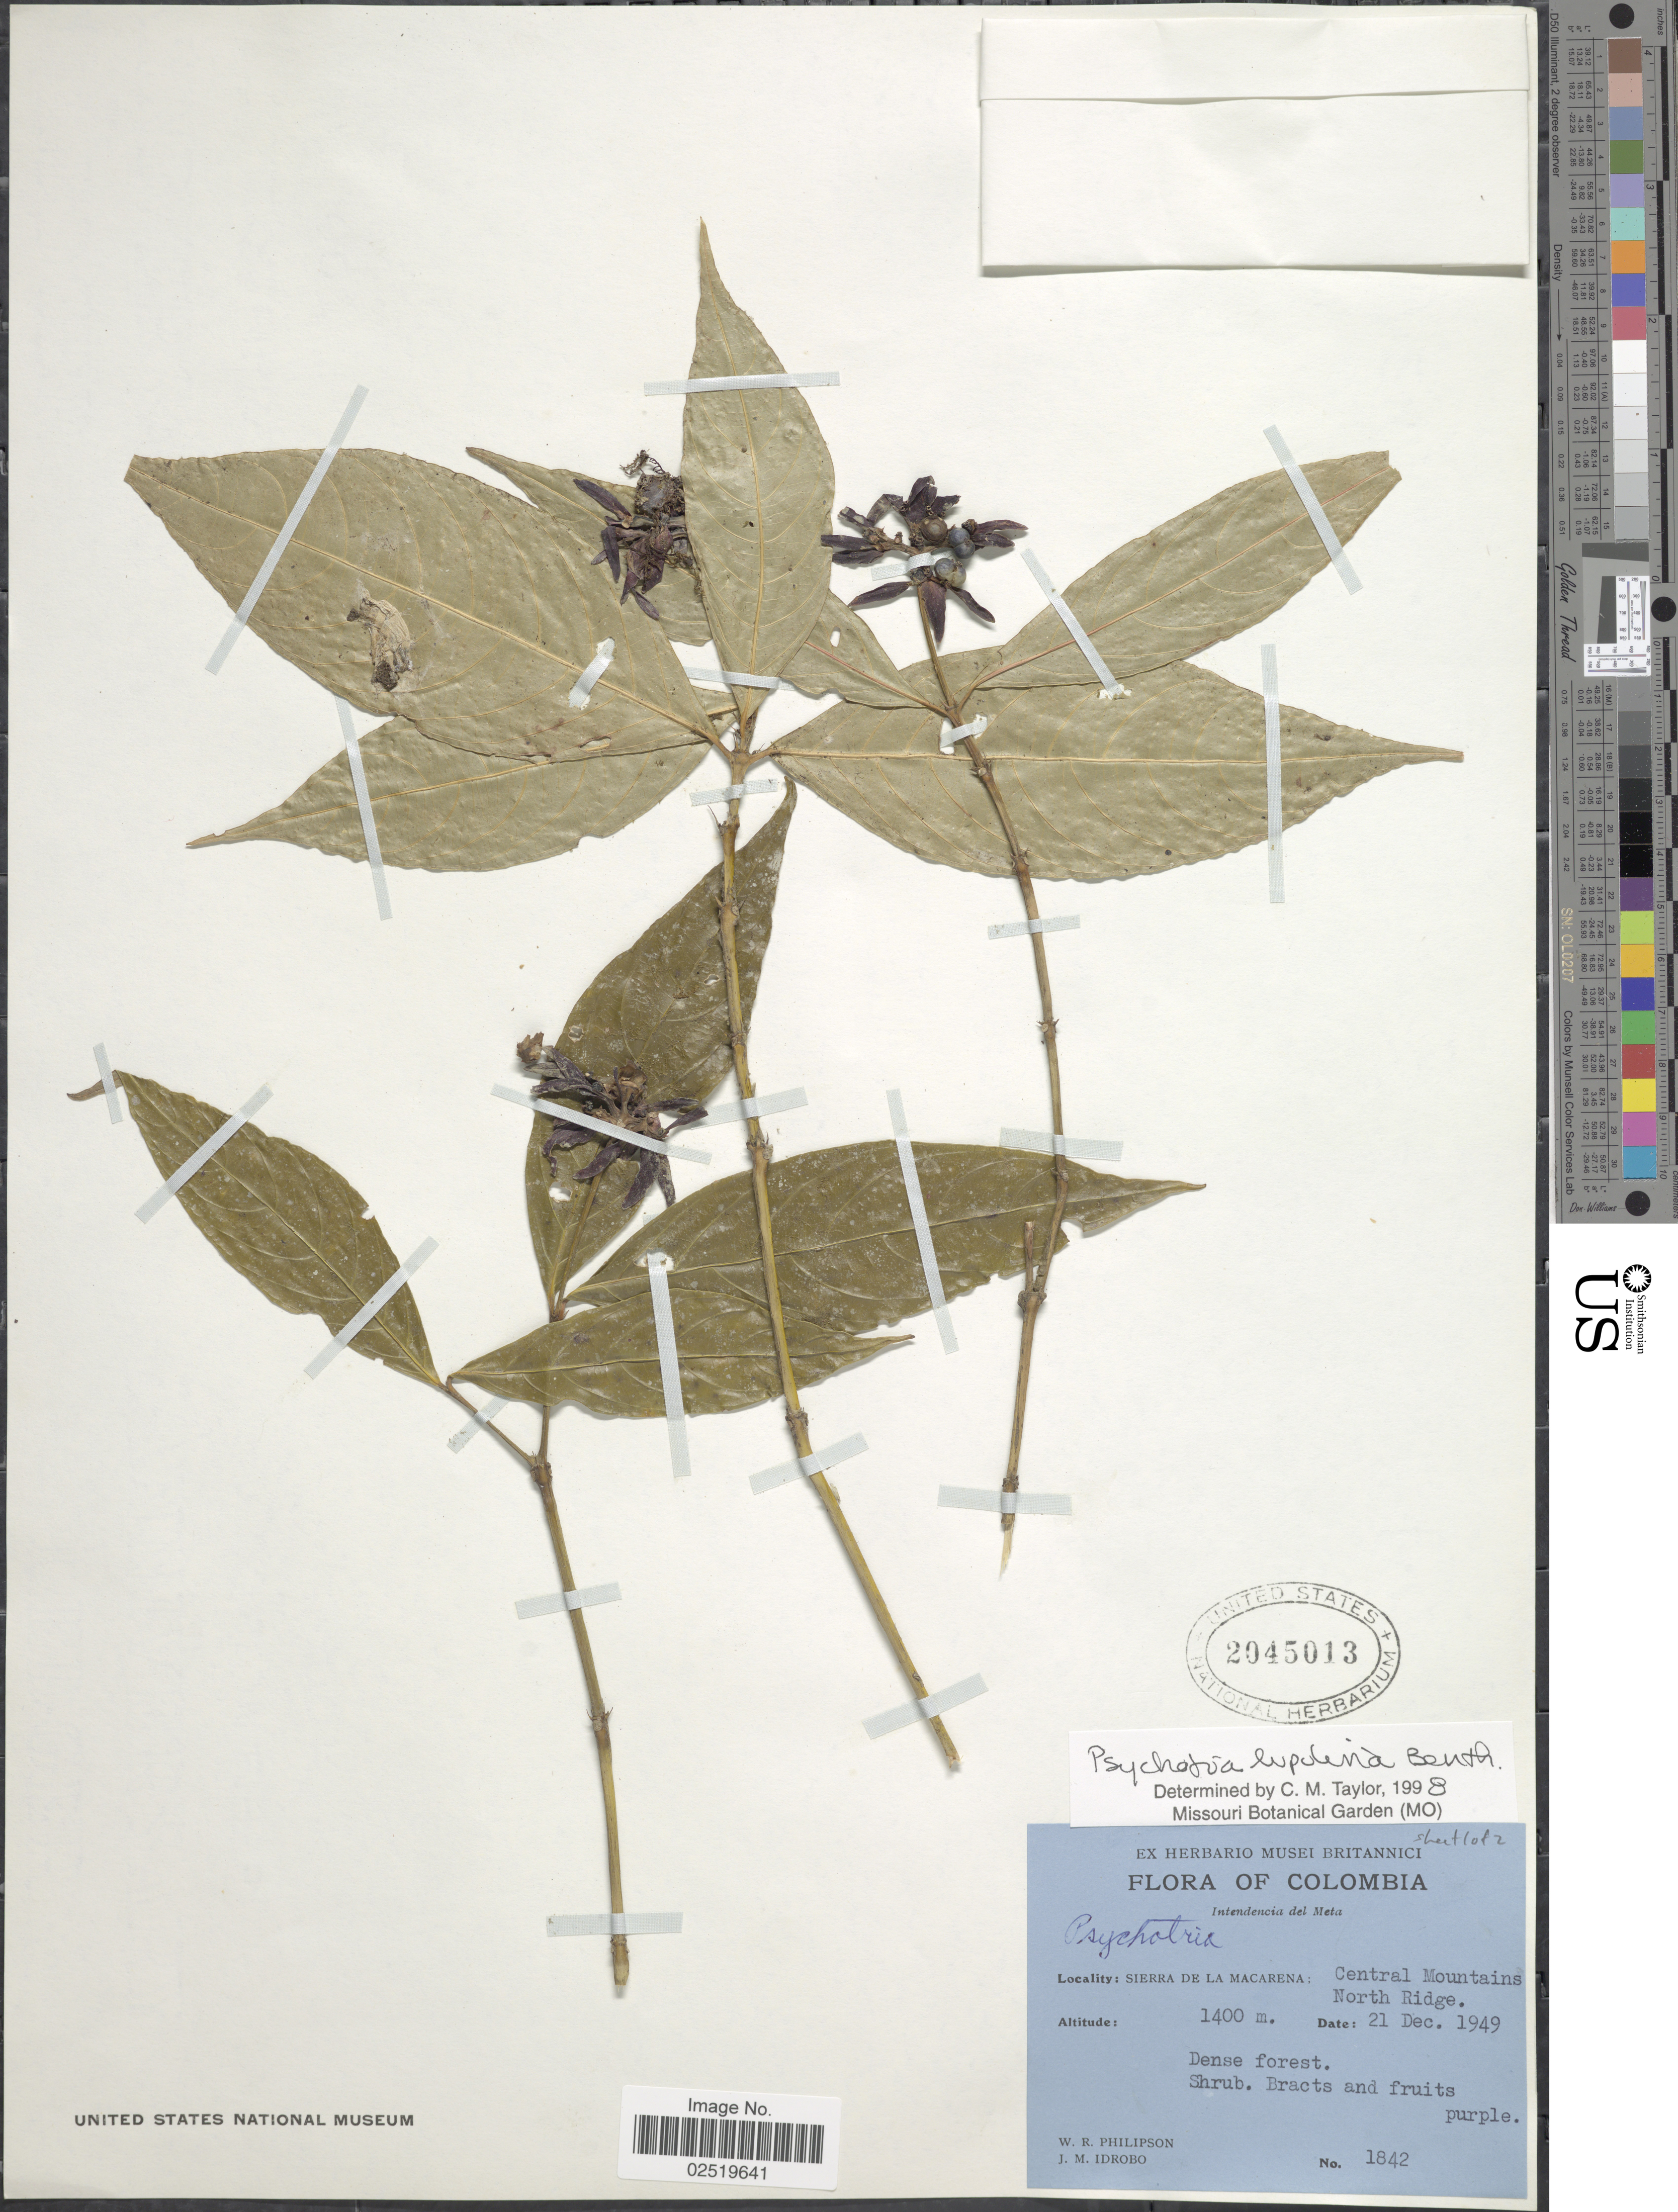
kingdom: Plantae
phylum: Tracheophyta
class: Magnoliopsida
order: Gentianales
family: Rubiaceae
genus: Psychotria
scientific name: Psychotria lupulina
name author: Benth.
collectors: W. R. Philipson & J. M. Idrobo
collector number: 1842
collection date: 1949-12-21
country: Colombia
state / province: Meta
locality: Sierra de La Macarena: Central Mountains North Ridge.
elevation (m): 1400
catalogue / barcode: US 2045013